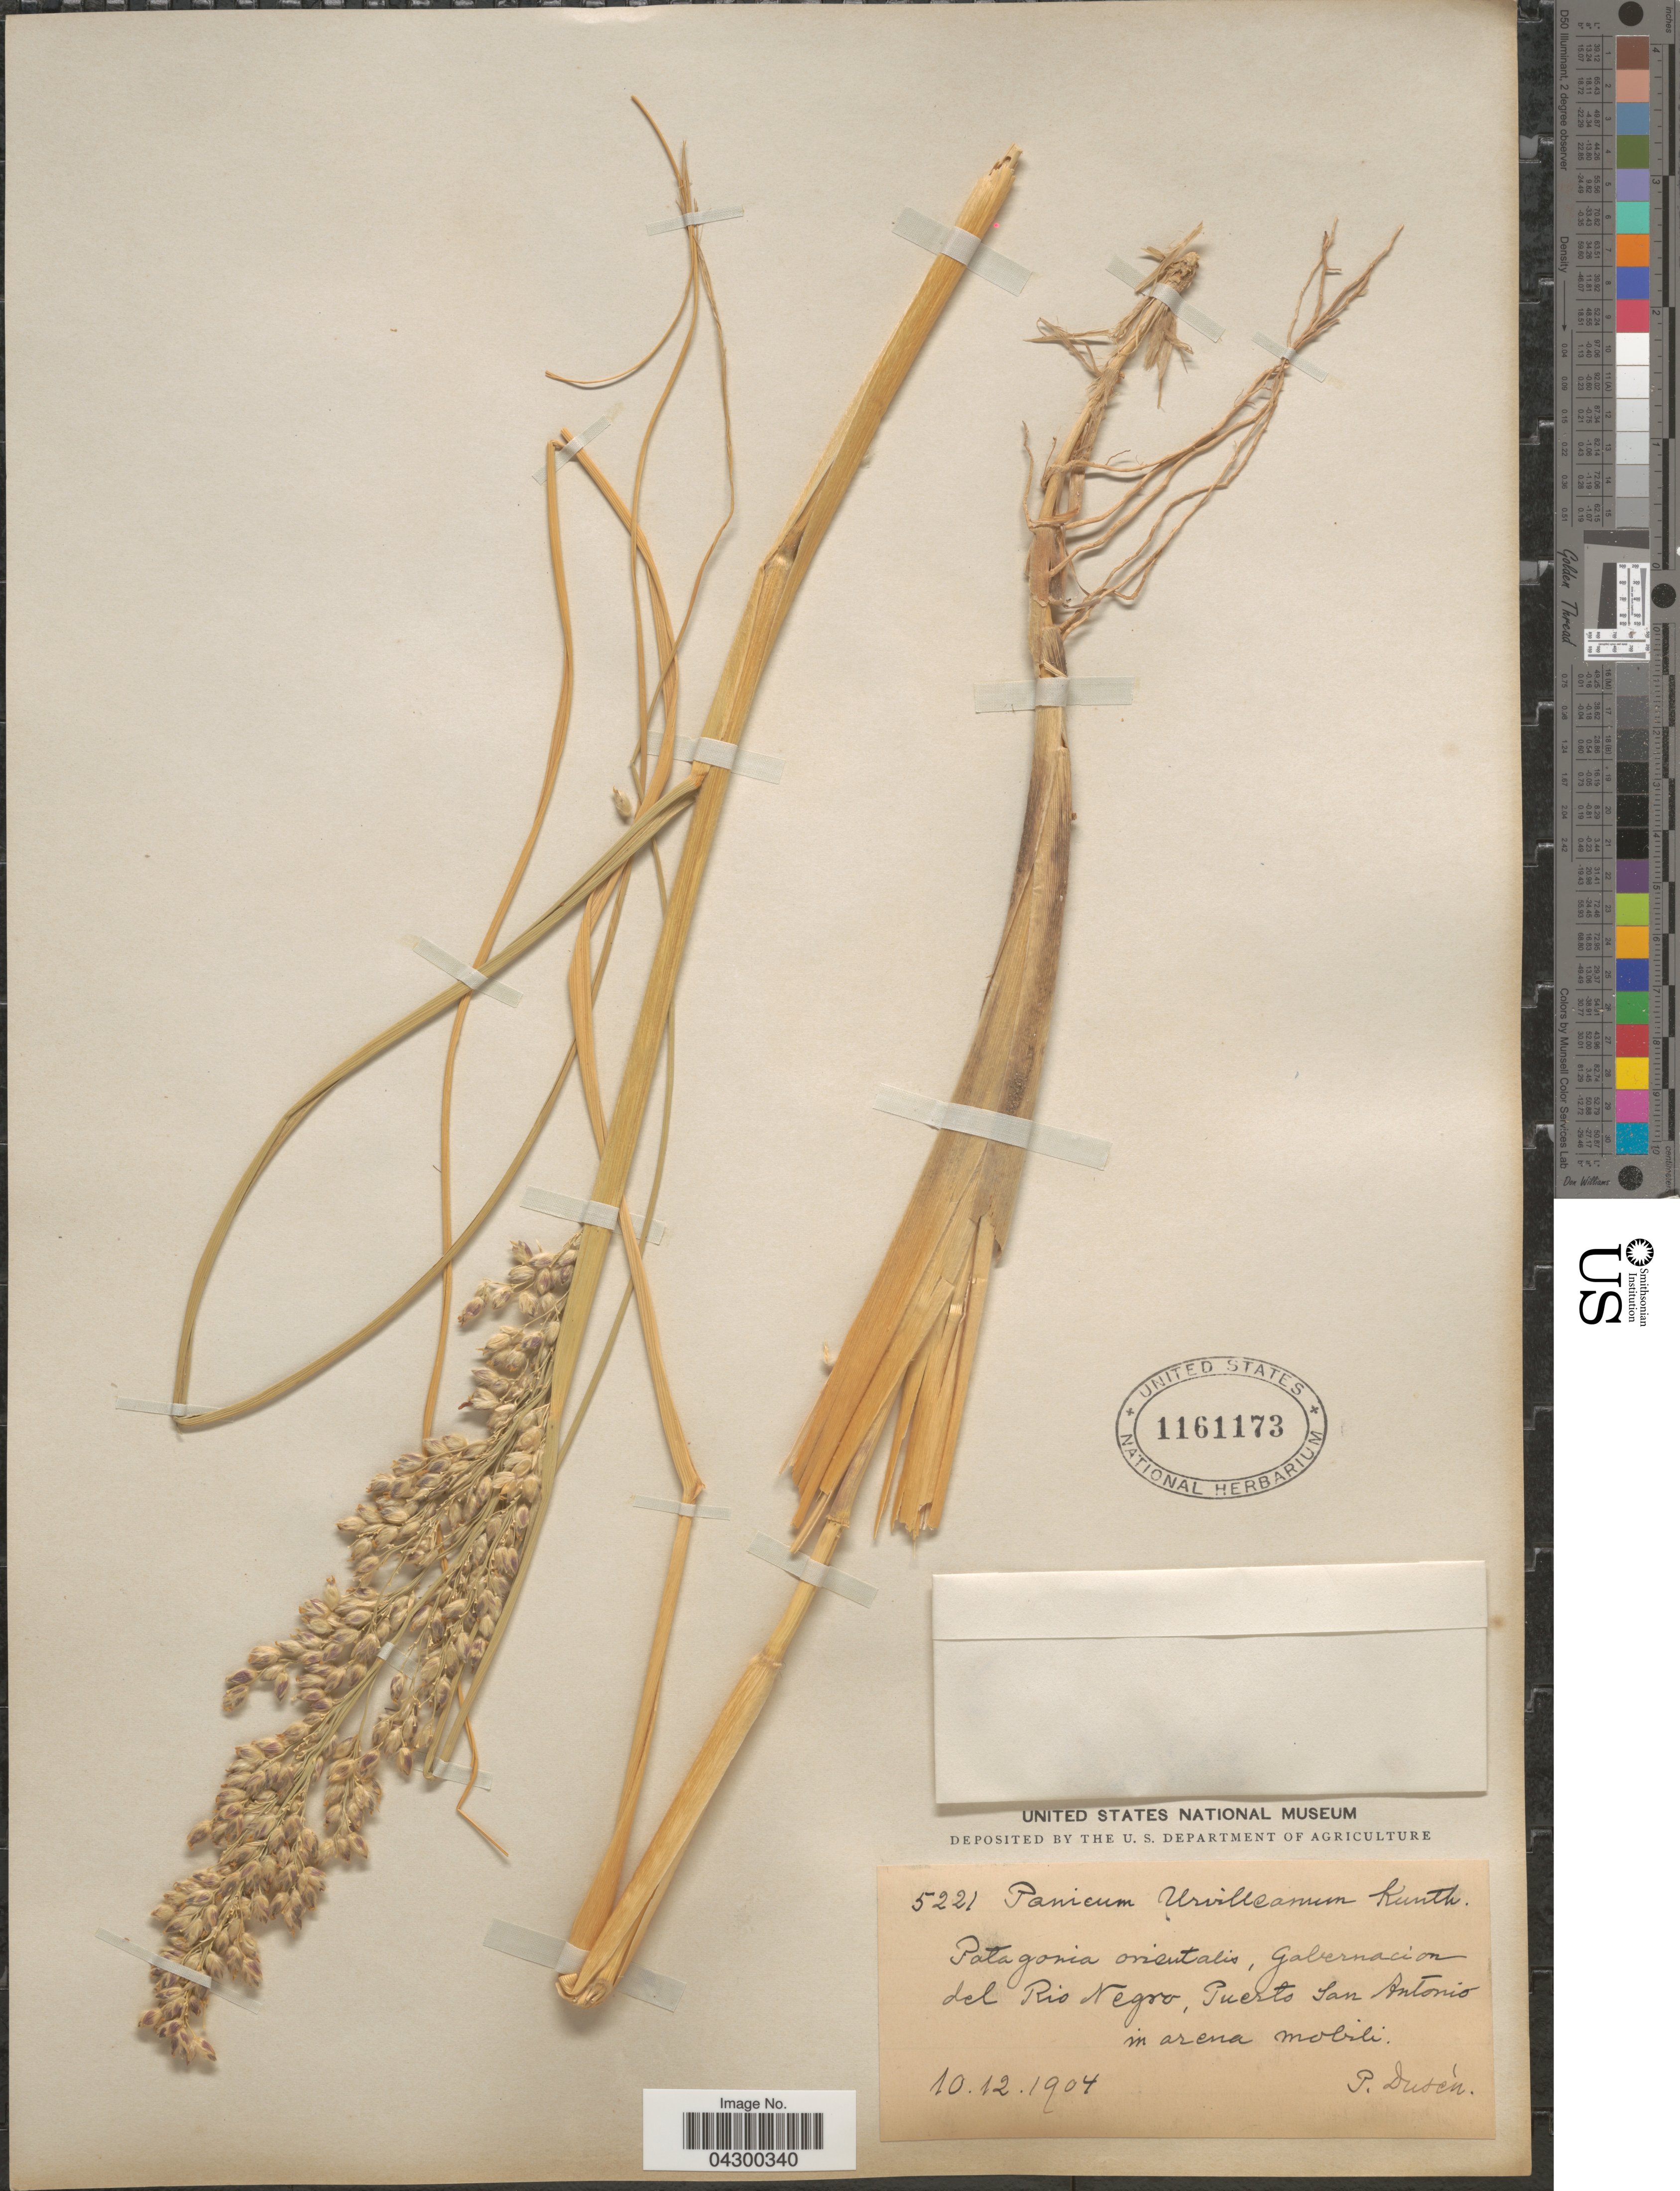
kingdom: Plantae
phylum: Tracheophyta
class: Liliopsida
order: Poales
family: Poaceae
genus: Panicum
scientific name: Panicum racemosum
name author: (P. Beauv.) Spreng.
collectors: P. Dusén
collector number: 5221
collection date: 1904-12-10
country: Chile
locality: Patagonia orientalis, Gobernacion del Rio Negro, Puerto San Antonio in arena mobili.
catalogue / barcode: US 1161173